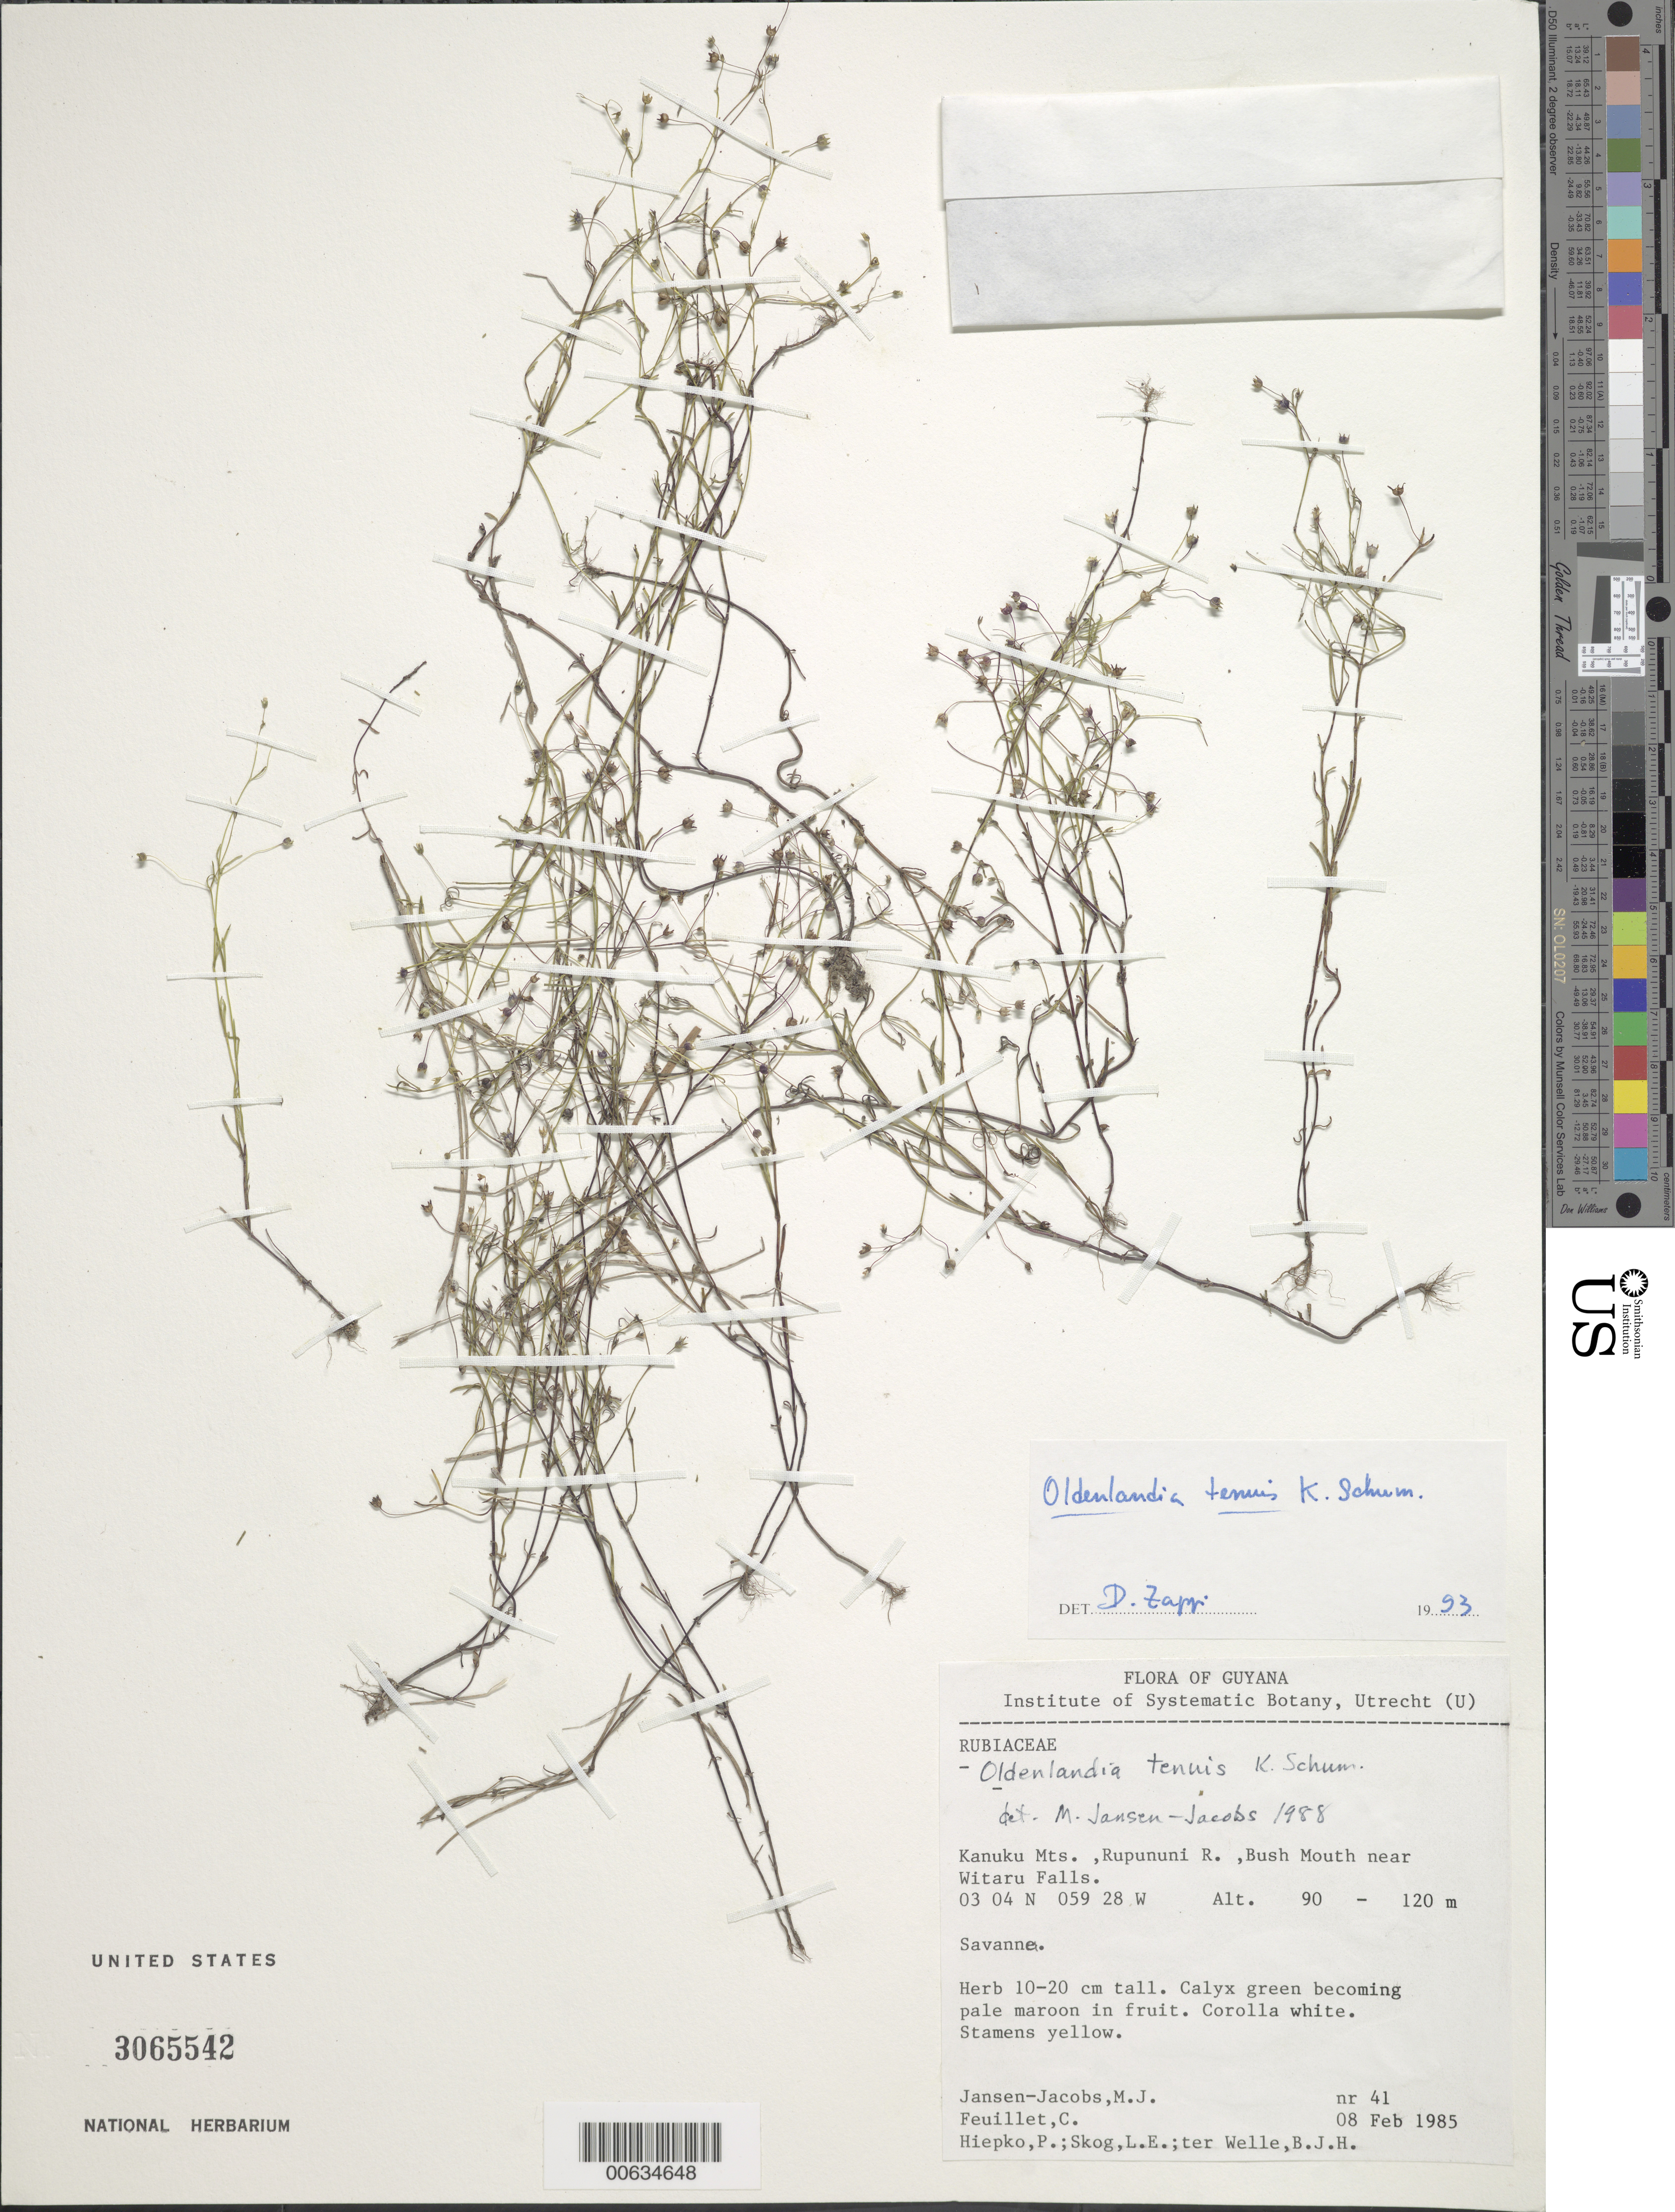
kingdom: Plantae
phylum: Tracheophyta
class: Magnoliopsida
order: Gentianales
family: Rubiaceae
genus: Oldenlandia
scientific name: Oldenlandia tenuis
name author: K. Schum.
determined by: Zappi, Daniela C.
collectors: M. J. Jansen-Jacobs, C. Feuillet, P. H. Hiepko, L. E. Skog & B. Welle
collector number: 41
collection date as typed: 8-Feb-85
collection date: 1985-02-08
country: Guyana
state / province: U. Takutu-U. Essequibo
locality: Kanuku Mts., Rupununi R., Bush Mouth near Witaru Falls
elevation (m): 90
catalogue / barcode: US 3065542